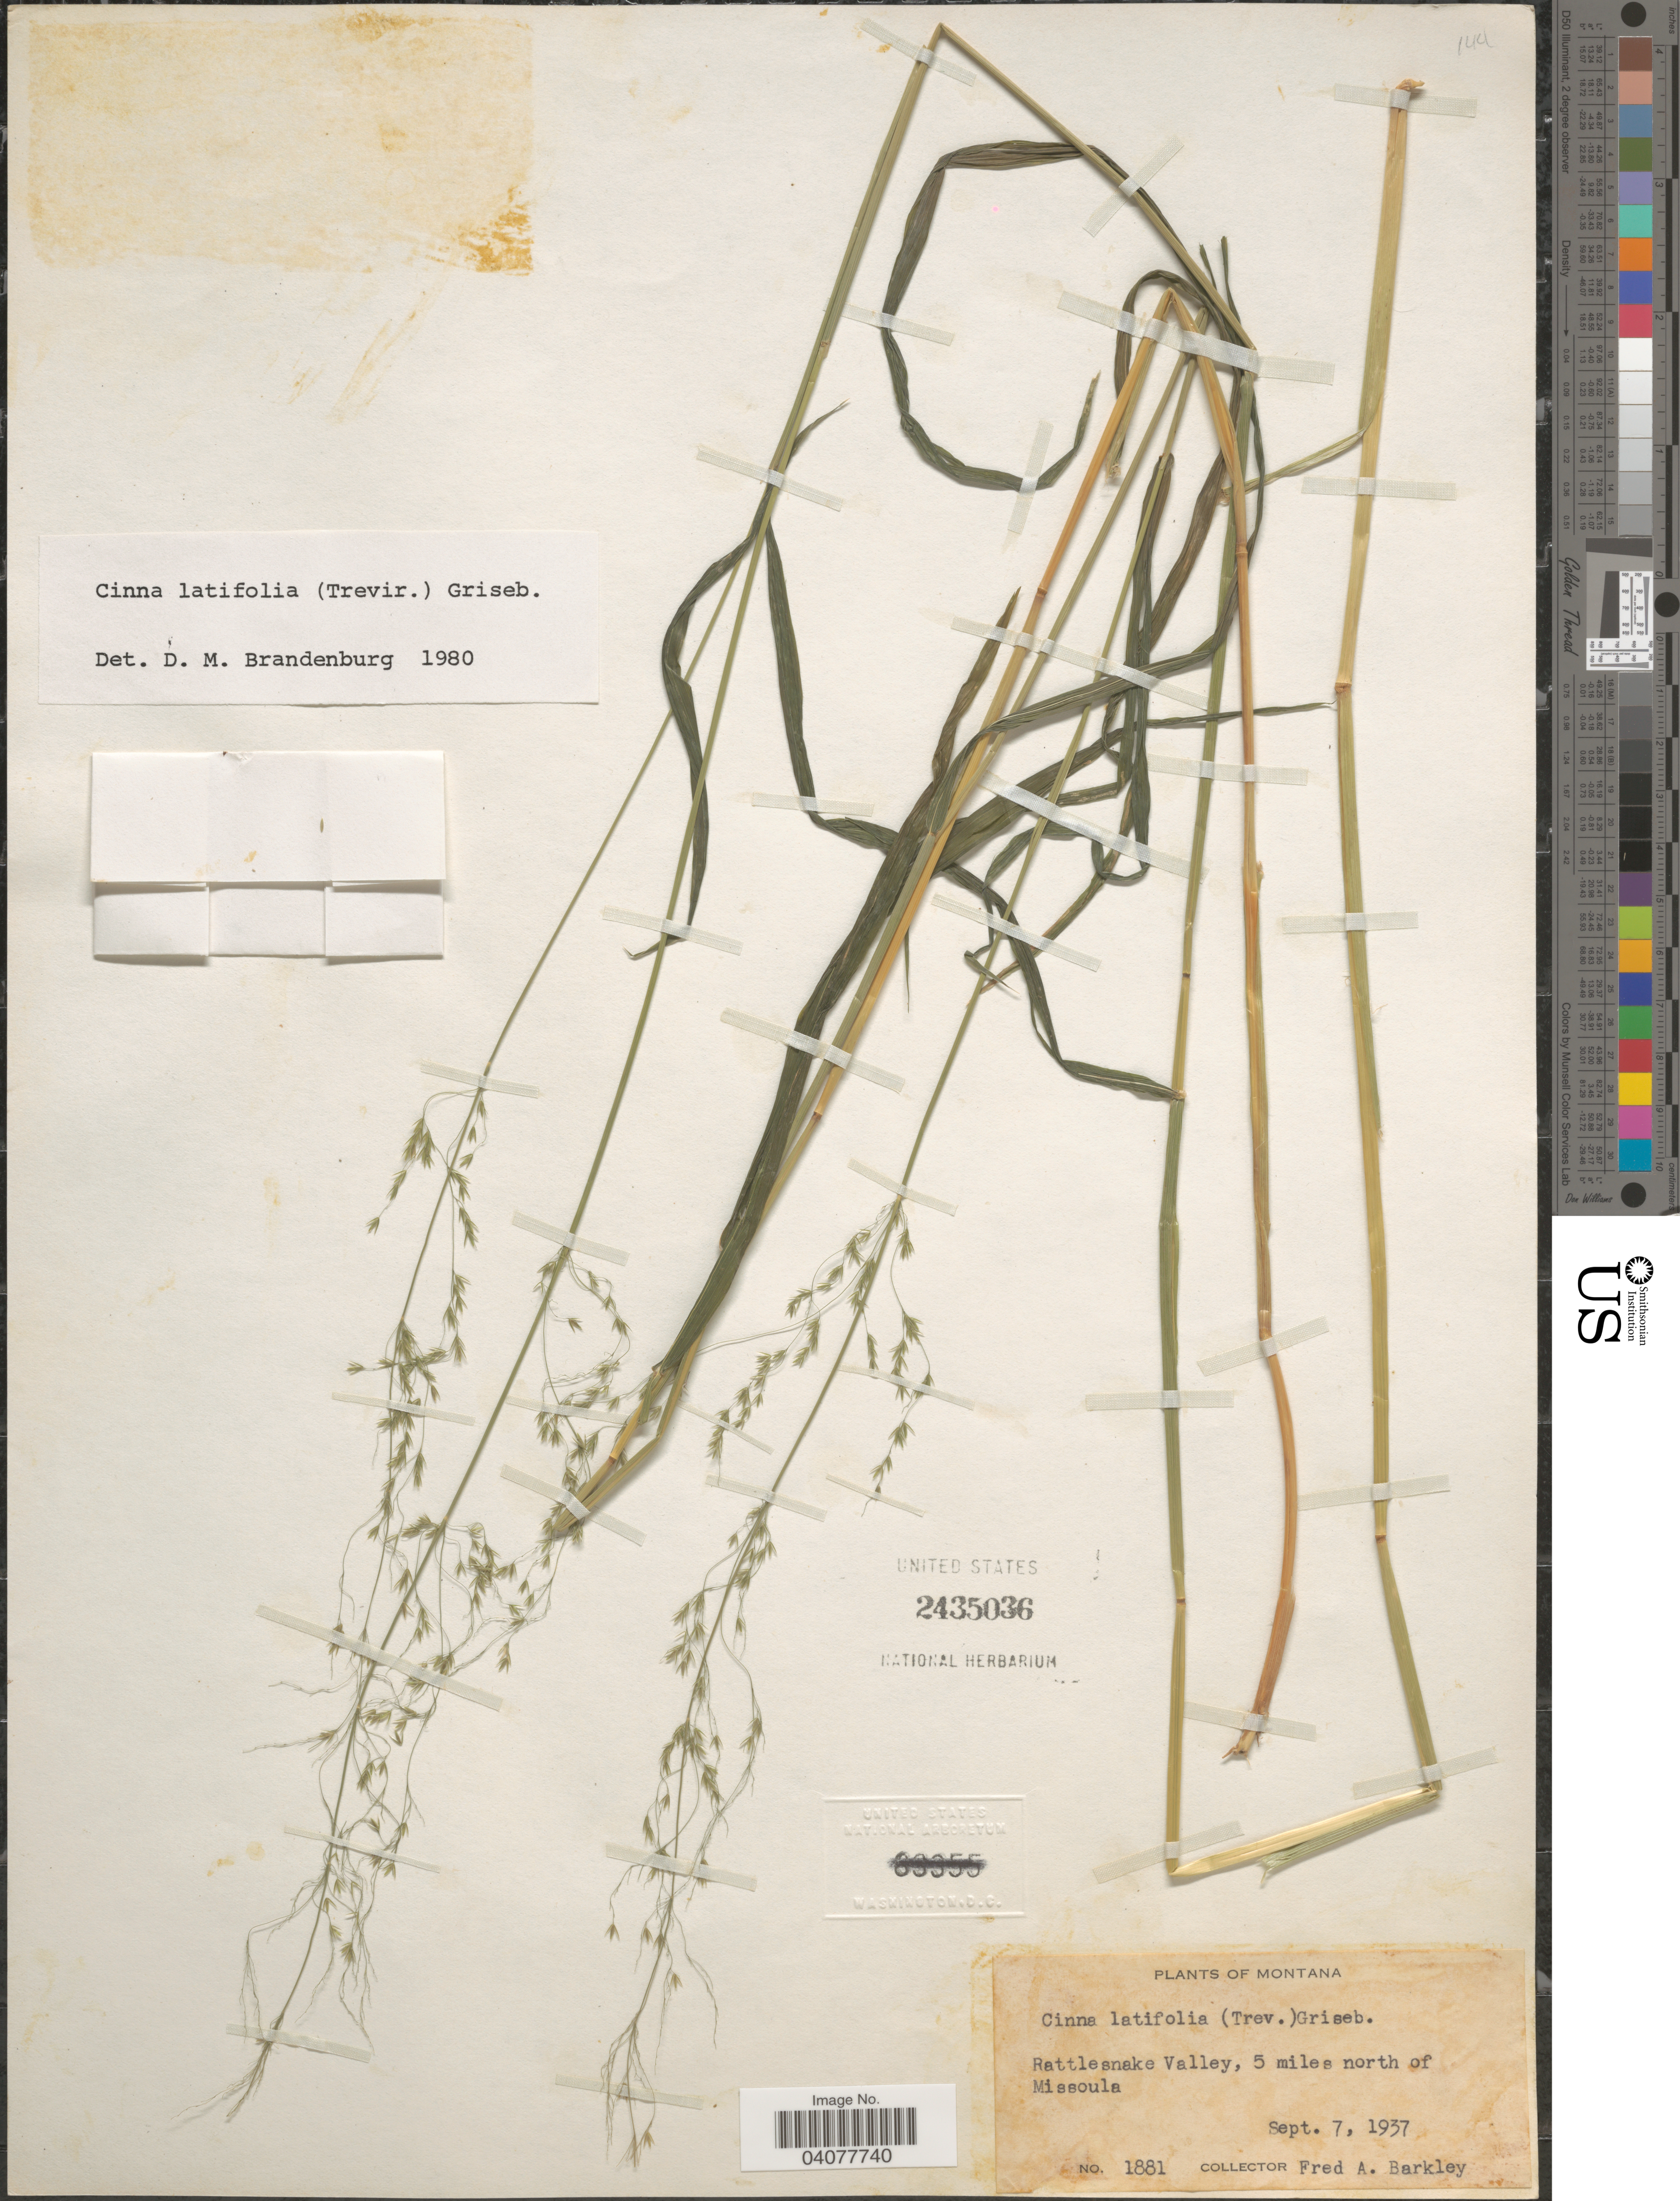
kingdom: Plantae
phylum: Tracheophyta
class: Liliopsida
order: Poales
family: Poaceae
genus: Cinna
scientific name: Cinna latifolia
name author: (Trevir. ex Goeppert) Griseb.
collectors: F. A. Barkley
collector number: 1881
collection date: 1937-09-07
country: United States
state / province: Montana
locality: Rattlesnake Valley, 5 miles north of Missoula.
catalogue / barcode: US 2435036